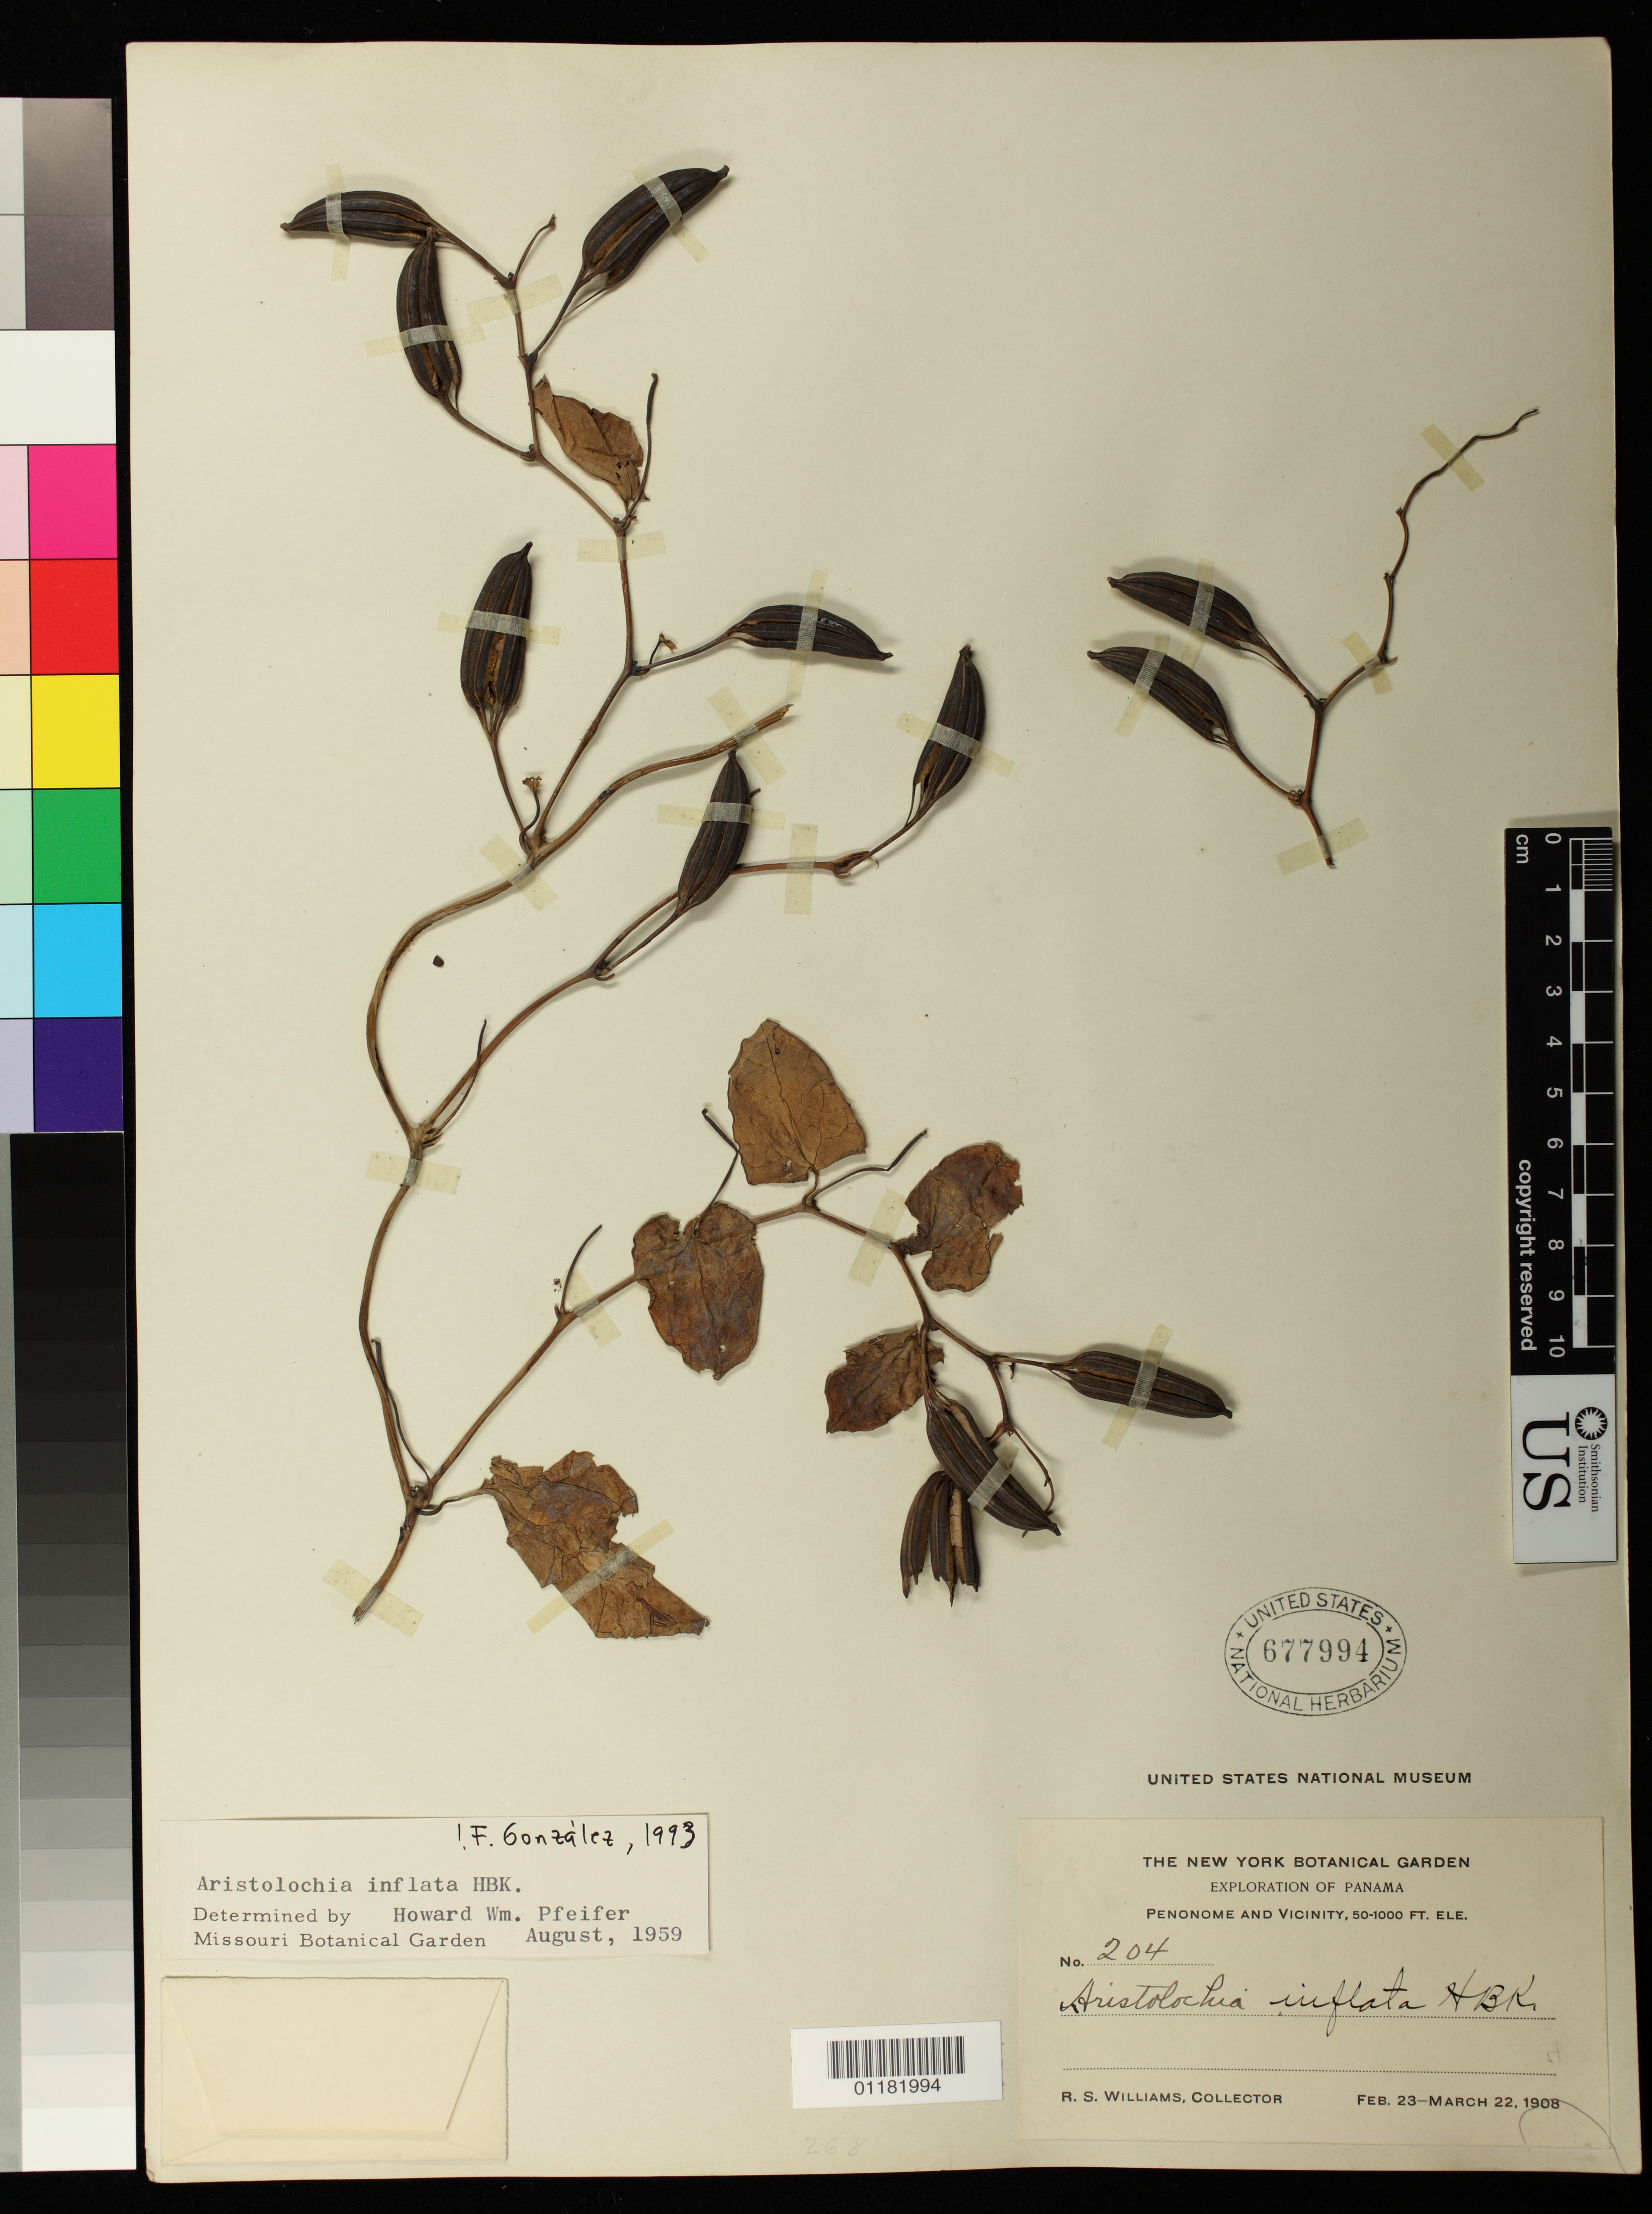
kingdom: Plantae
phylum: Tracheophyta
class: Magnoliopsida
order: Piperales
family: Aristolochiaceae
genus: Aristolochia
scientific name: Aristolochia inflata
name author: Kunth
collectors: R. S. Williams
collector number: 204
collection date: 1908-02-23/1908-03-22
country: Panama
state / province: Coclé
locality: Penonome and vicinity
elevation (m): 15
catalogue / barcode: US 677994